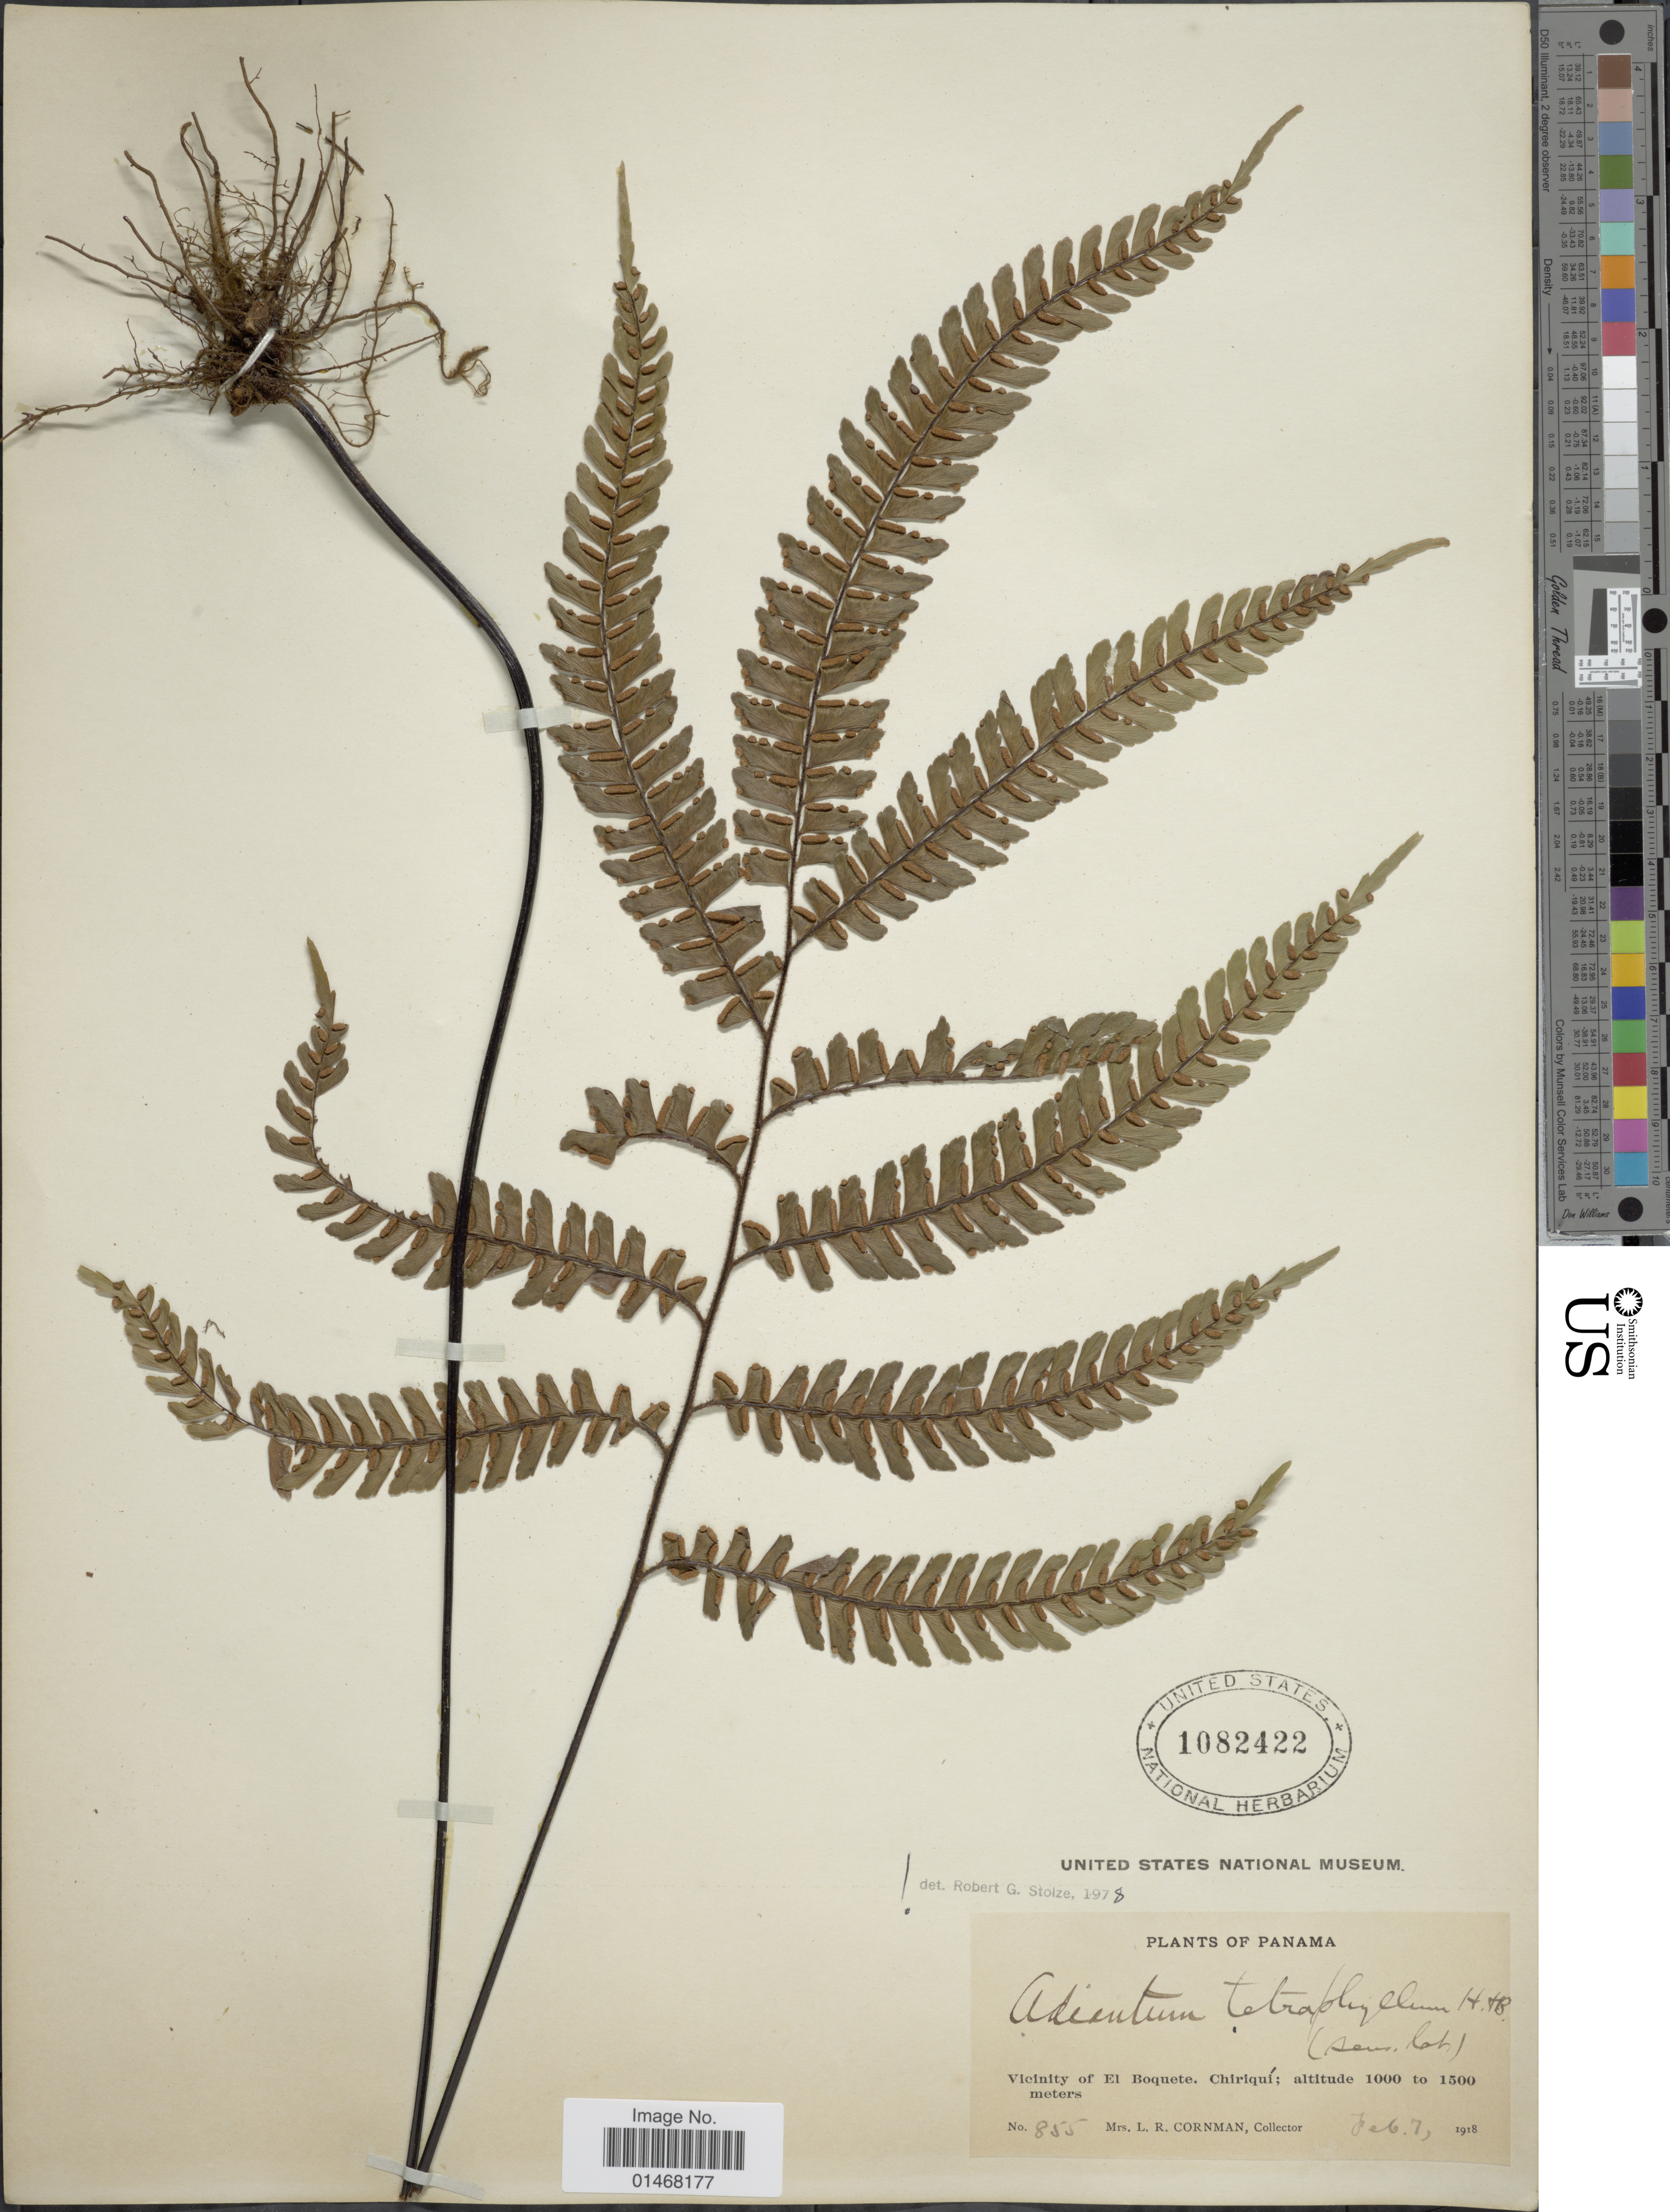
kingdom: Plantae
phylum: Tracheophyta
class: Polypodiopsida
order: Polypodiales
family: Pteridaceae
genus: Adiantum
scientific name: Adiantum tetraphyllum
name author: Humb. & Bonpl. ex Willd.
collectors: L. Cornman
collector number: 855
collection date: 1918-02-07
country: Panama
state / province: Chiriqui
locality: Vicinity of El Boquete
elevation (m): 1000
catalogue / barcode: US 1082422